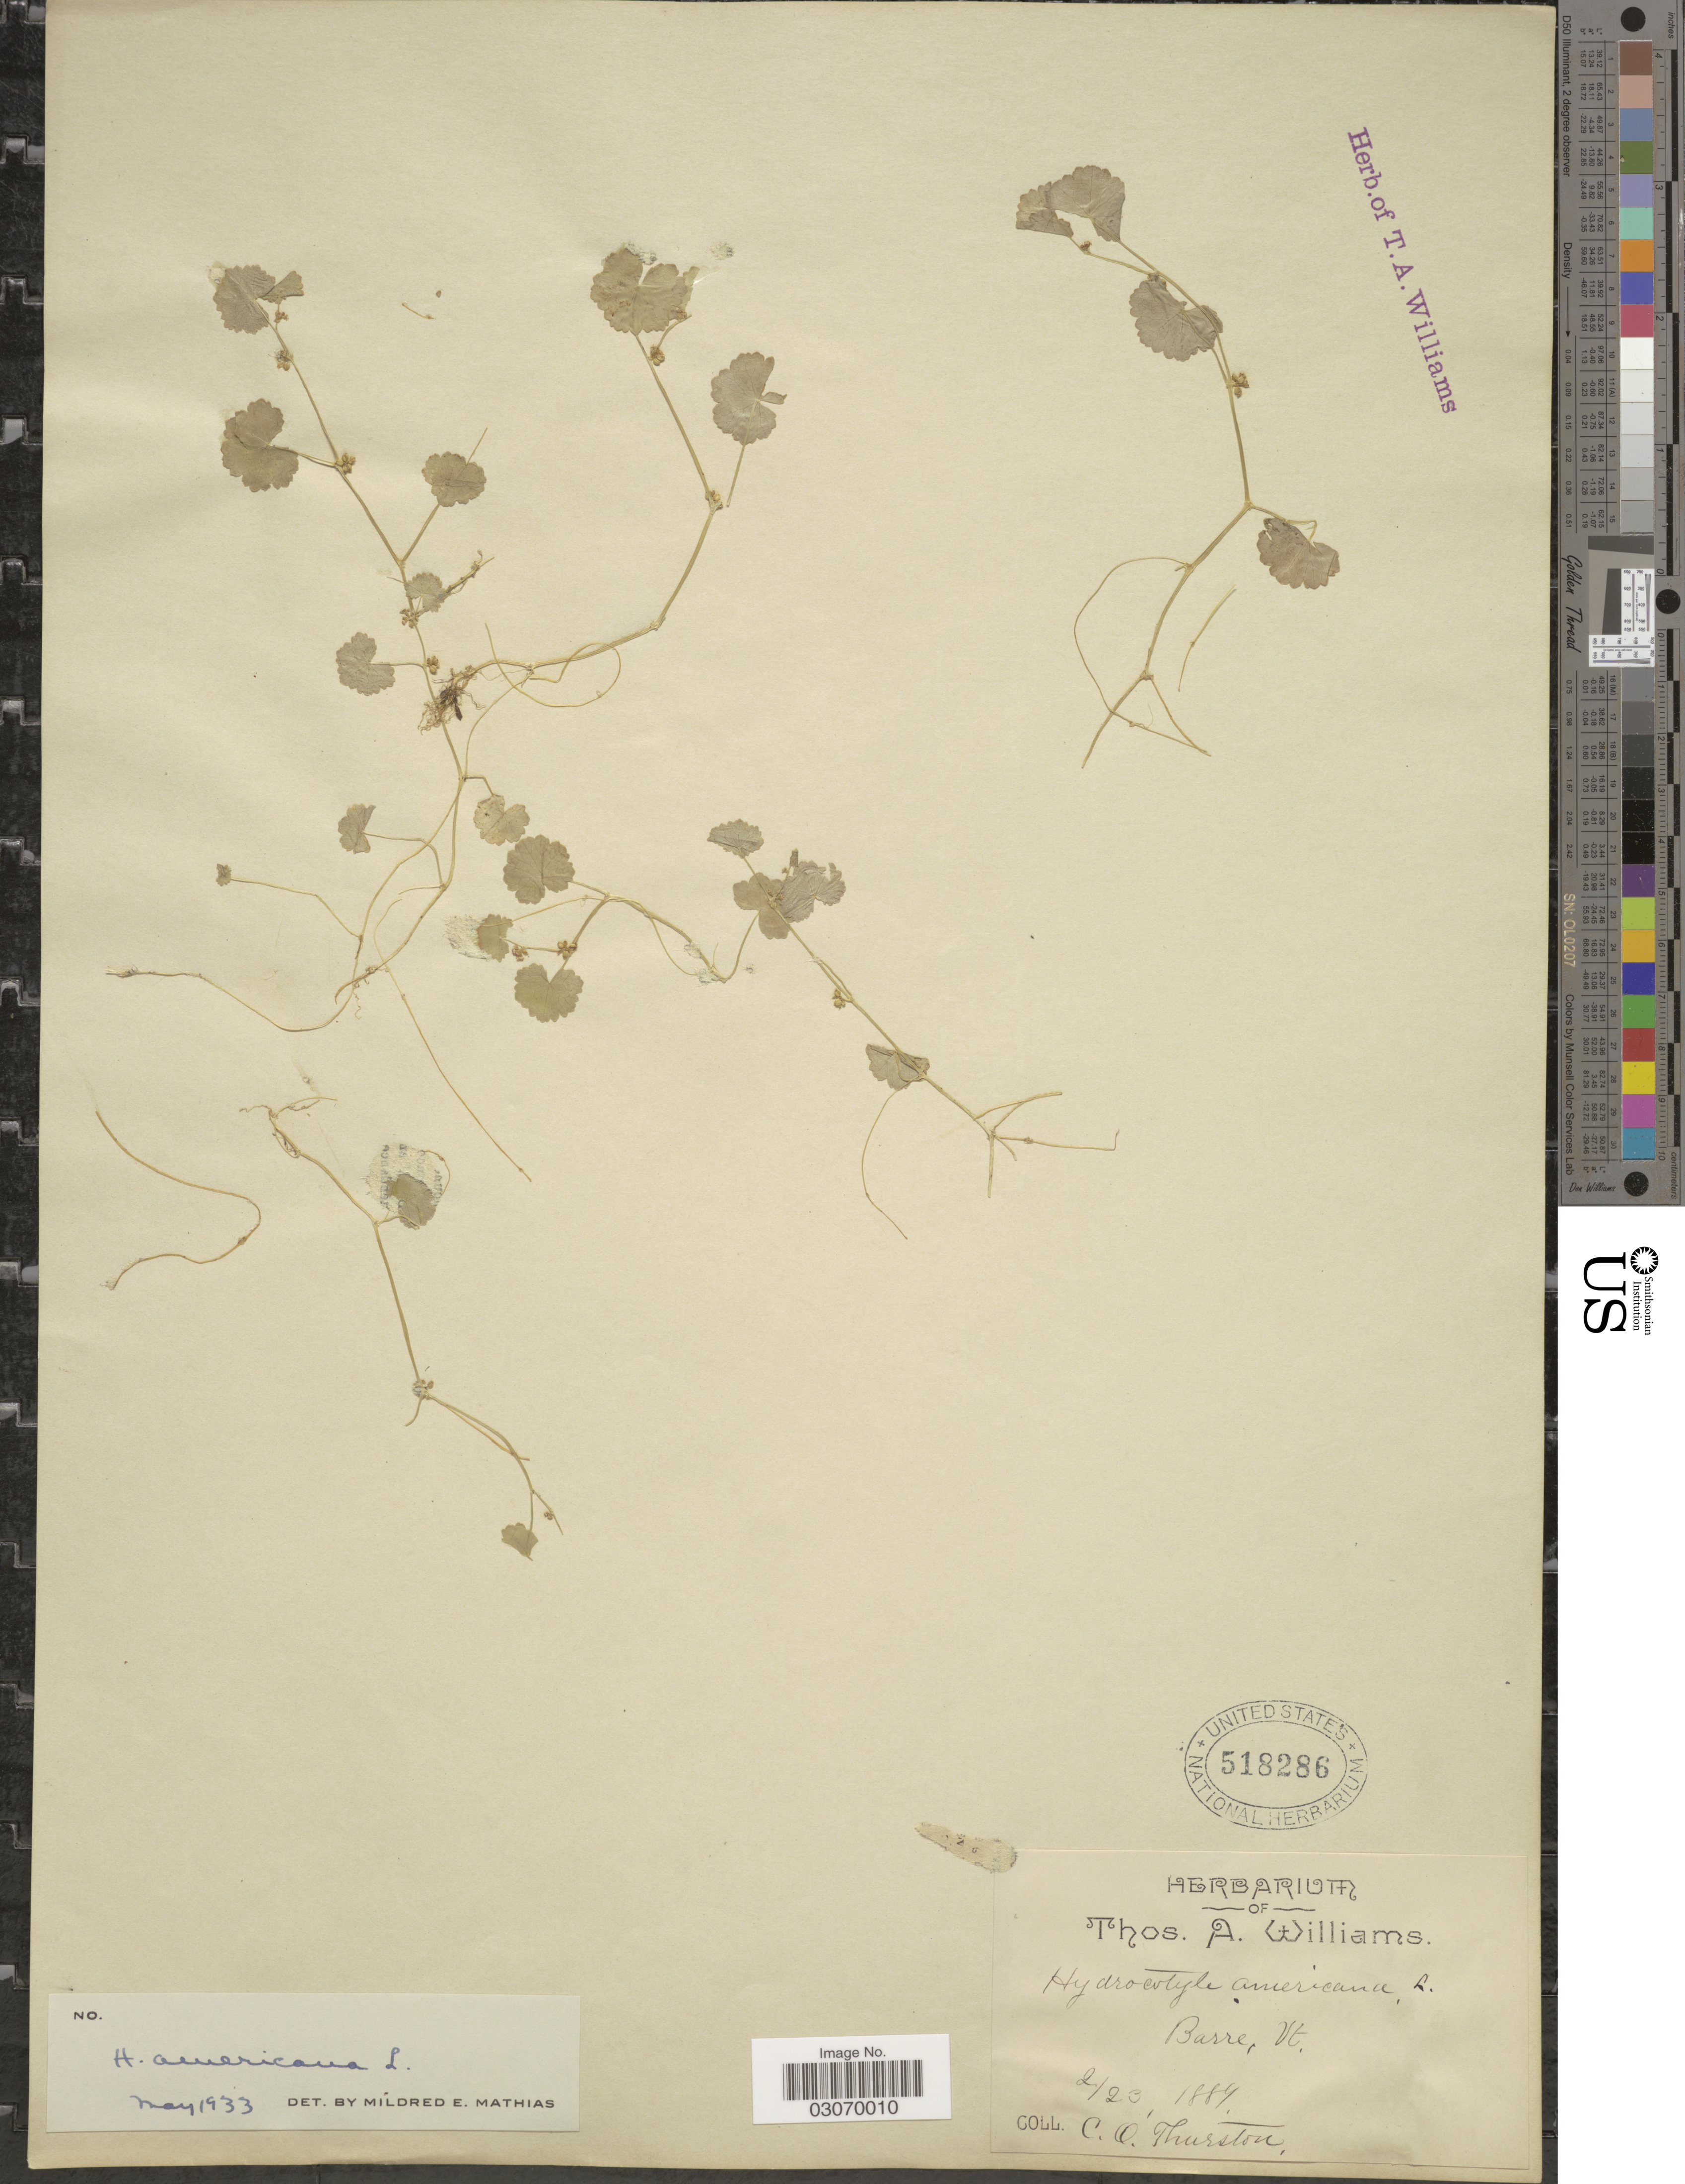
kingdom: Plantae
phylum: Tracheophyta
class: Magnoliopsida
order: Apiales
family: Araliaceae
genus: Hydrocotyle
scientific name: Hydrocotyle americana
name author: L.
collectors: C. Thurston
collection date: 1884-02-23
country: United States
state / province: Vermont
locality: Barre.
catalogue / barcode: US 518286